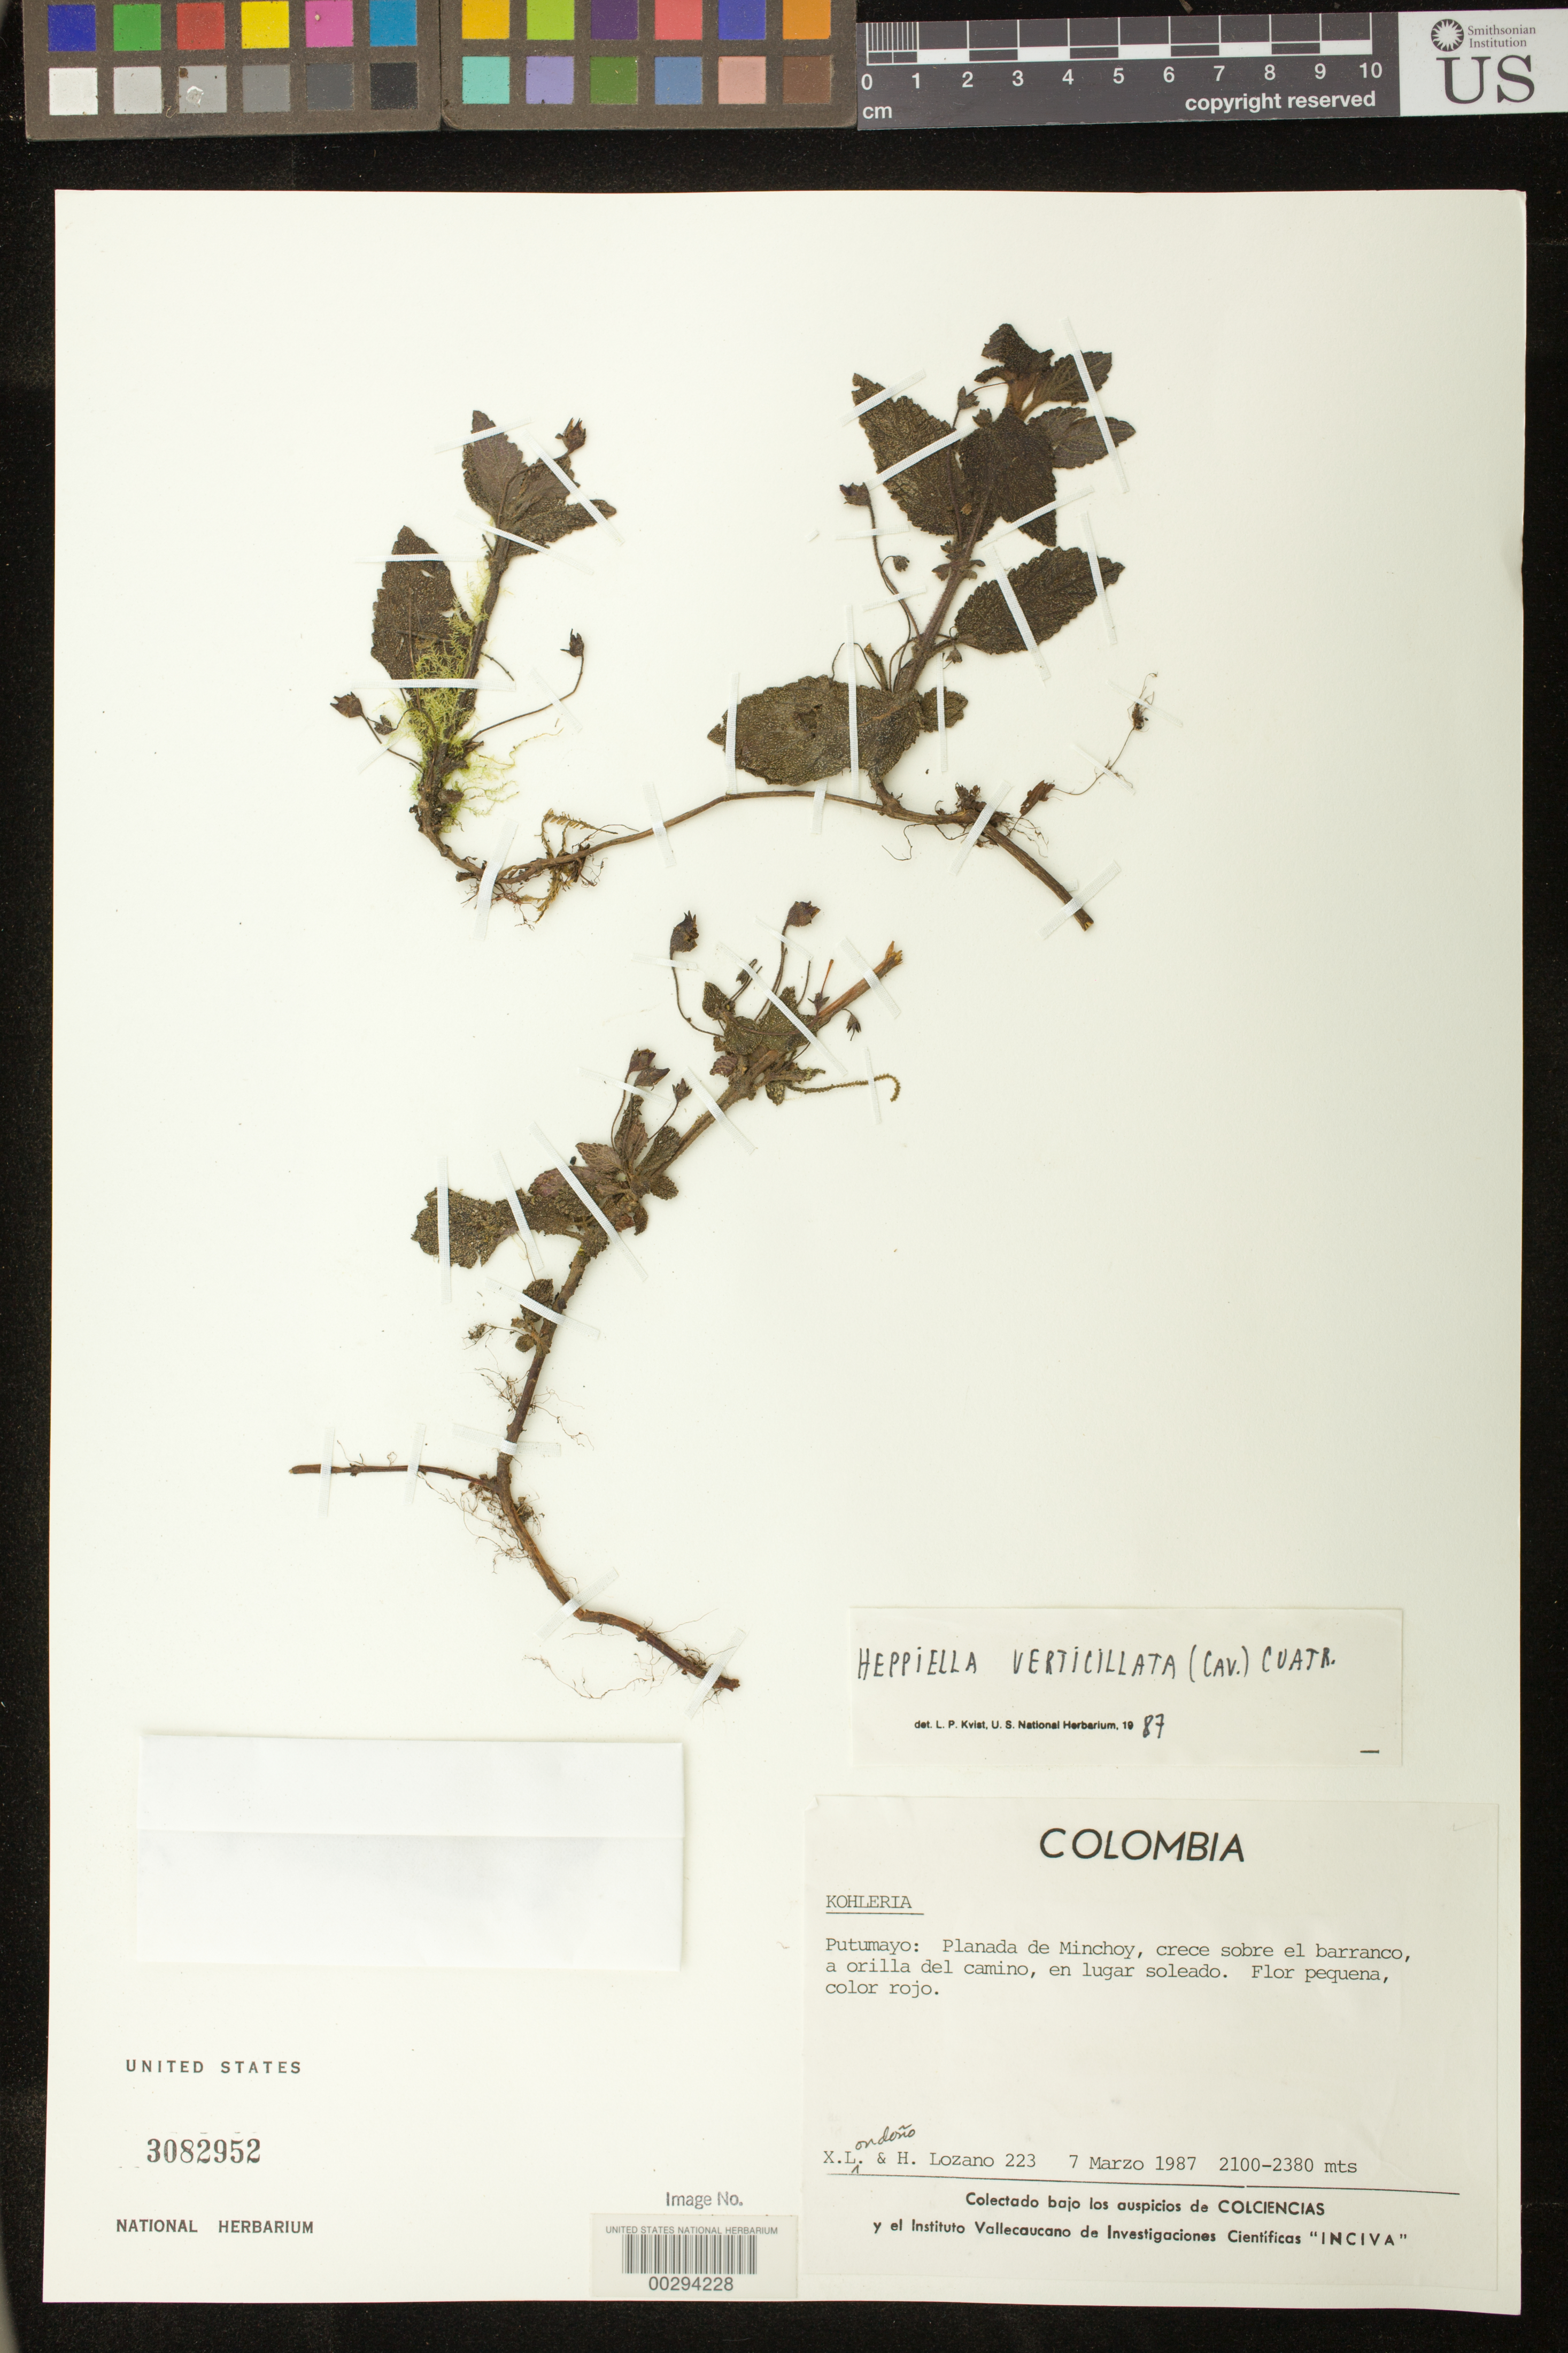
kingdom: Plantae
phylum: Tracheophyta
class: Magnoliopsida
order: Lamiales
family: Gesneriaceae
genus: Heppiella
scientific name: Heppiella verticillata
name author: (Cav.) Cuatrec.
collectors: X. Londoño & H. Lozano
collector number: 223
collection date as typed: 07 Mar 1987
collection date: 1987-03-07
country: Colombia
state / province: Putumayo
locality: Planada de Minchoy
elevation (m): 2100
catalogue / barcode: US 3082952